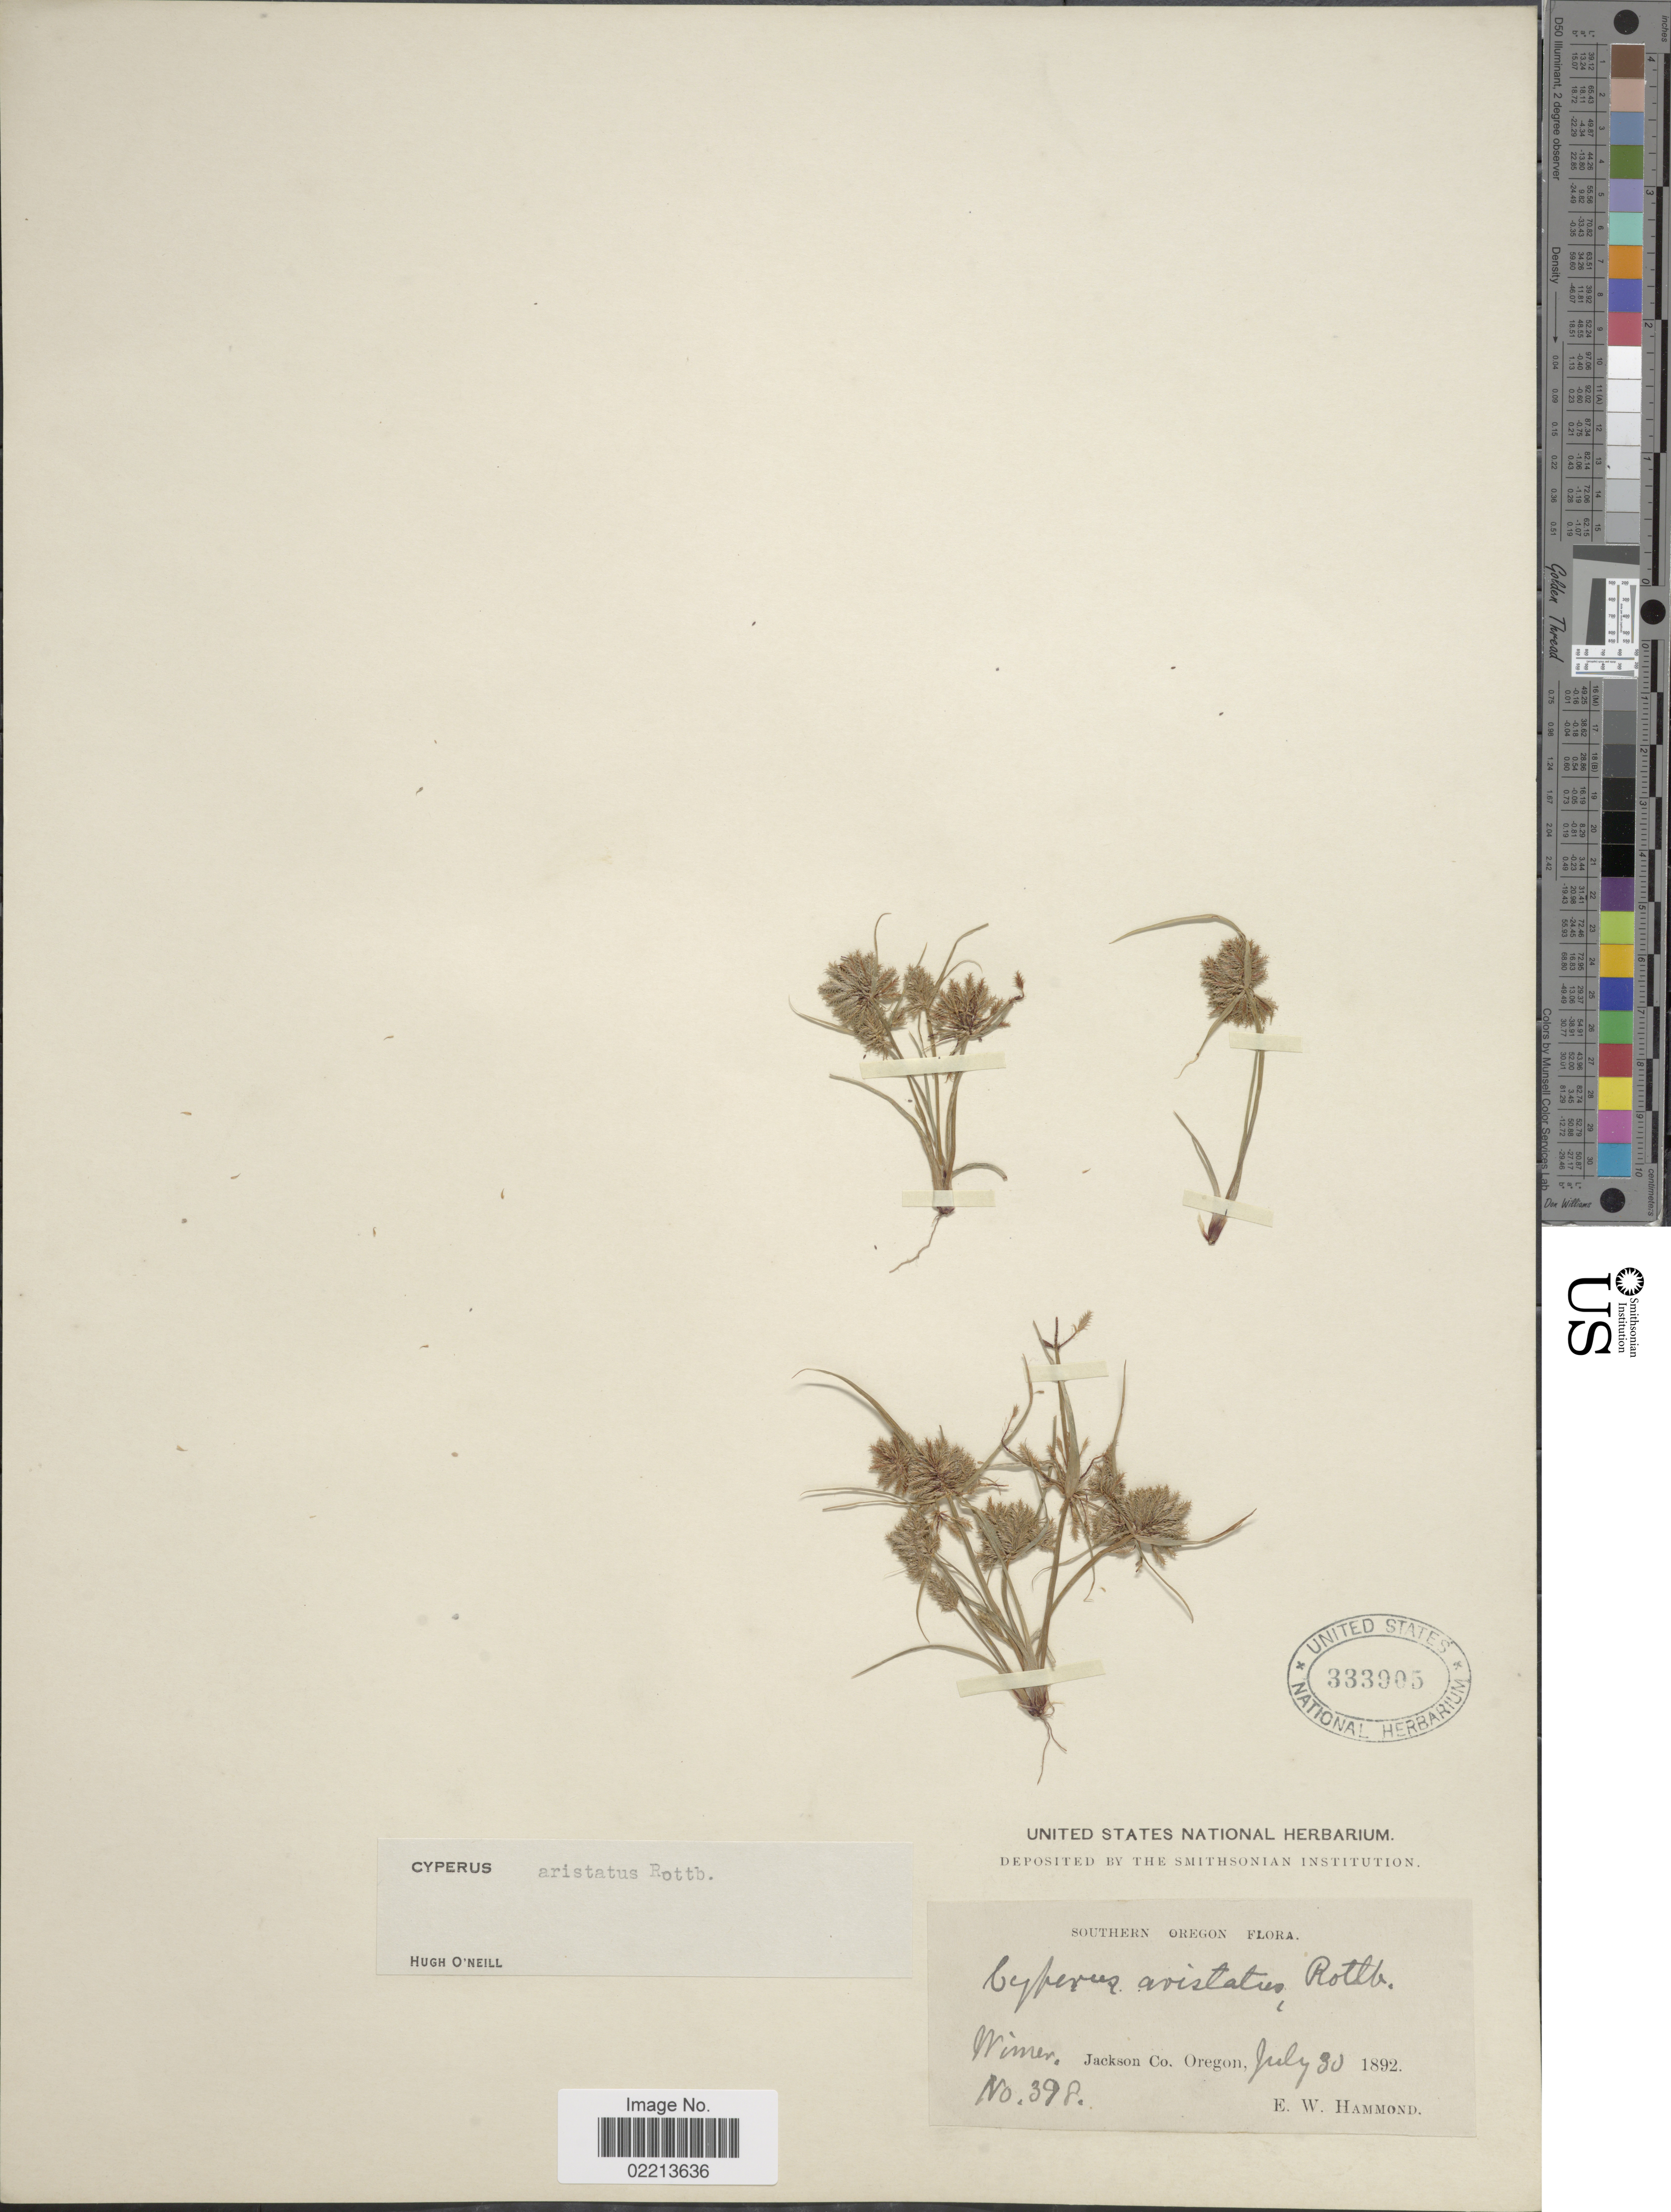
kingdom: Plantae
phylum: Tracheophyta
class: Liliopsida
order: Poales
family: Cyperaceae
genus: Cyperus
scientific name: Cyperus squarrosus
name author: L.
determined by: Strong, Mark T., (BOT), Smithsonian Institution - National Museum of Natural History (UNITED STATES)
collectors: E. Hammond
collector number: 398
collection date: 1892-07-30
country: United States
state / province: Oregon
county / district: Jackson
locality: Southern Oregon, Wimer, Jackson Co.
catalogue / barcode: US 333905